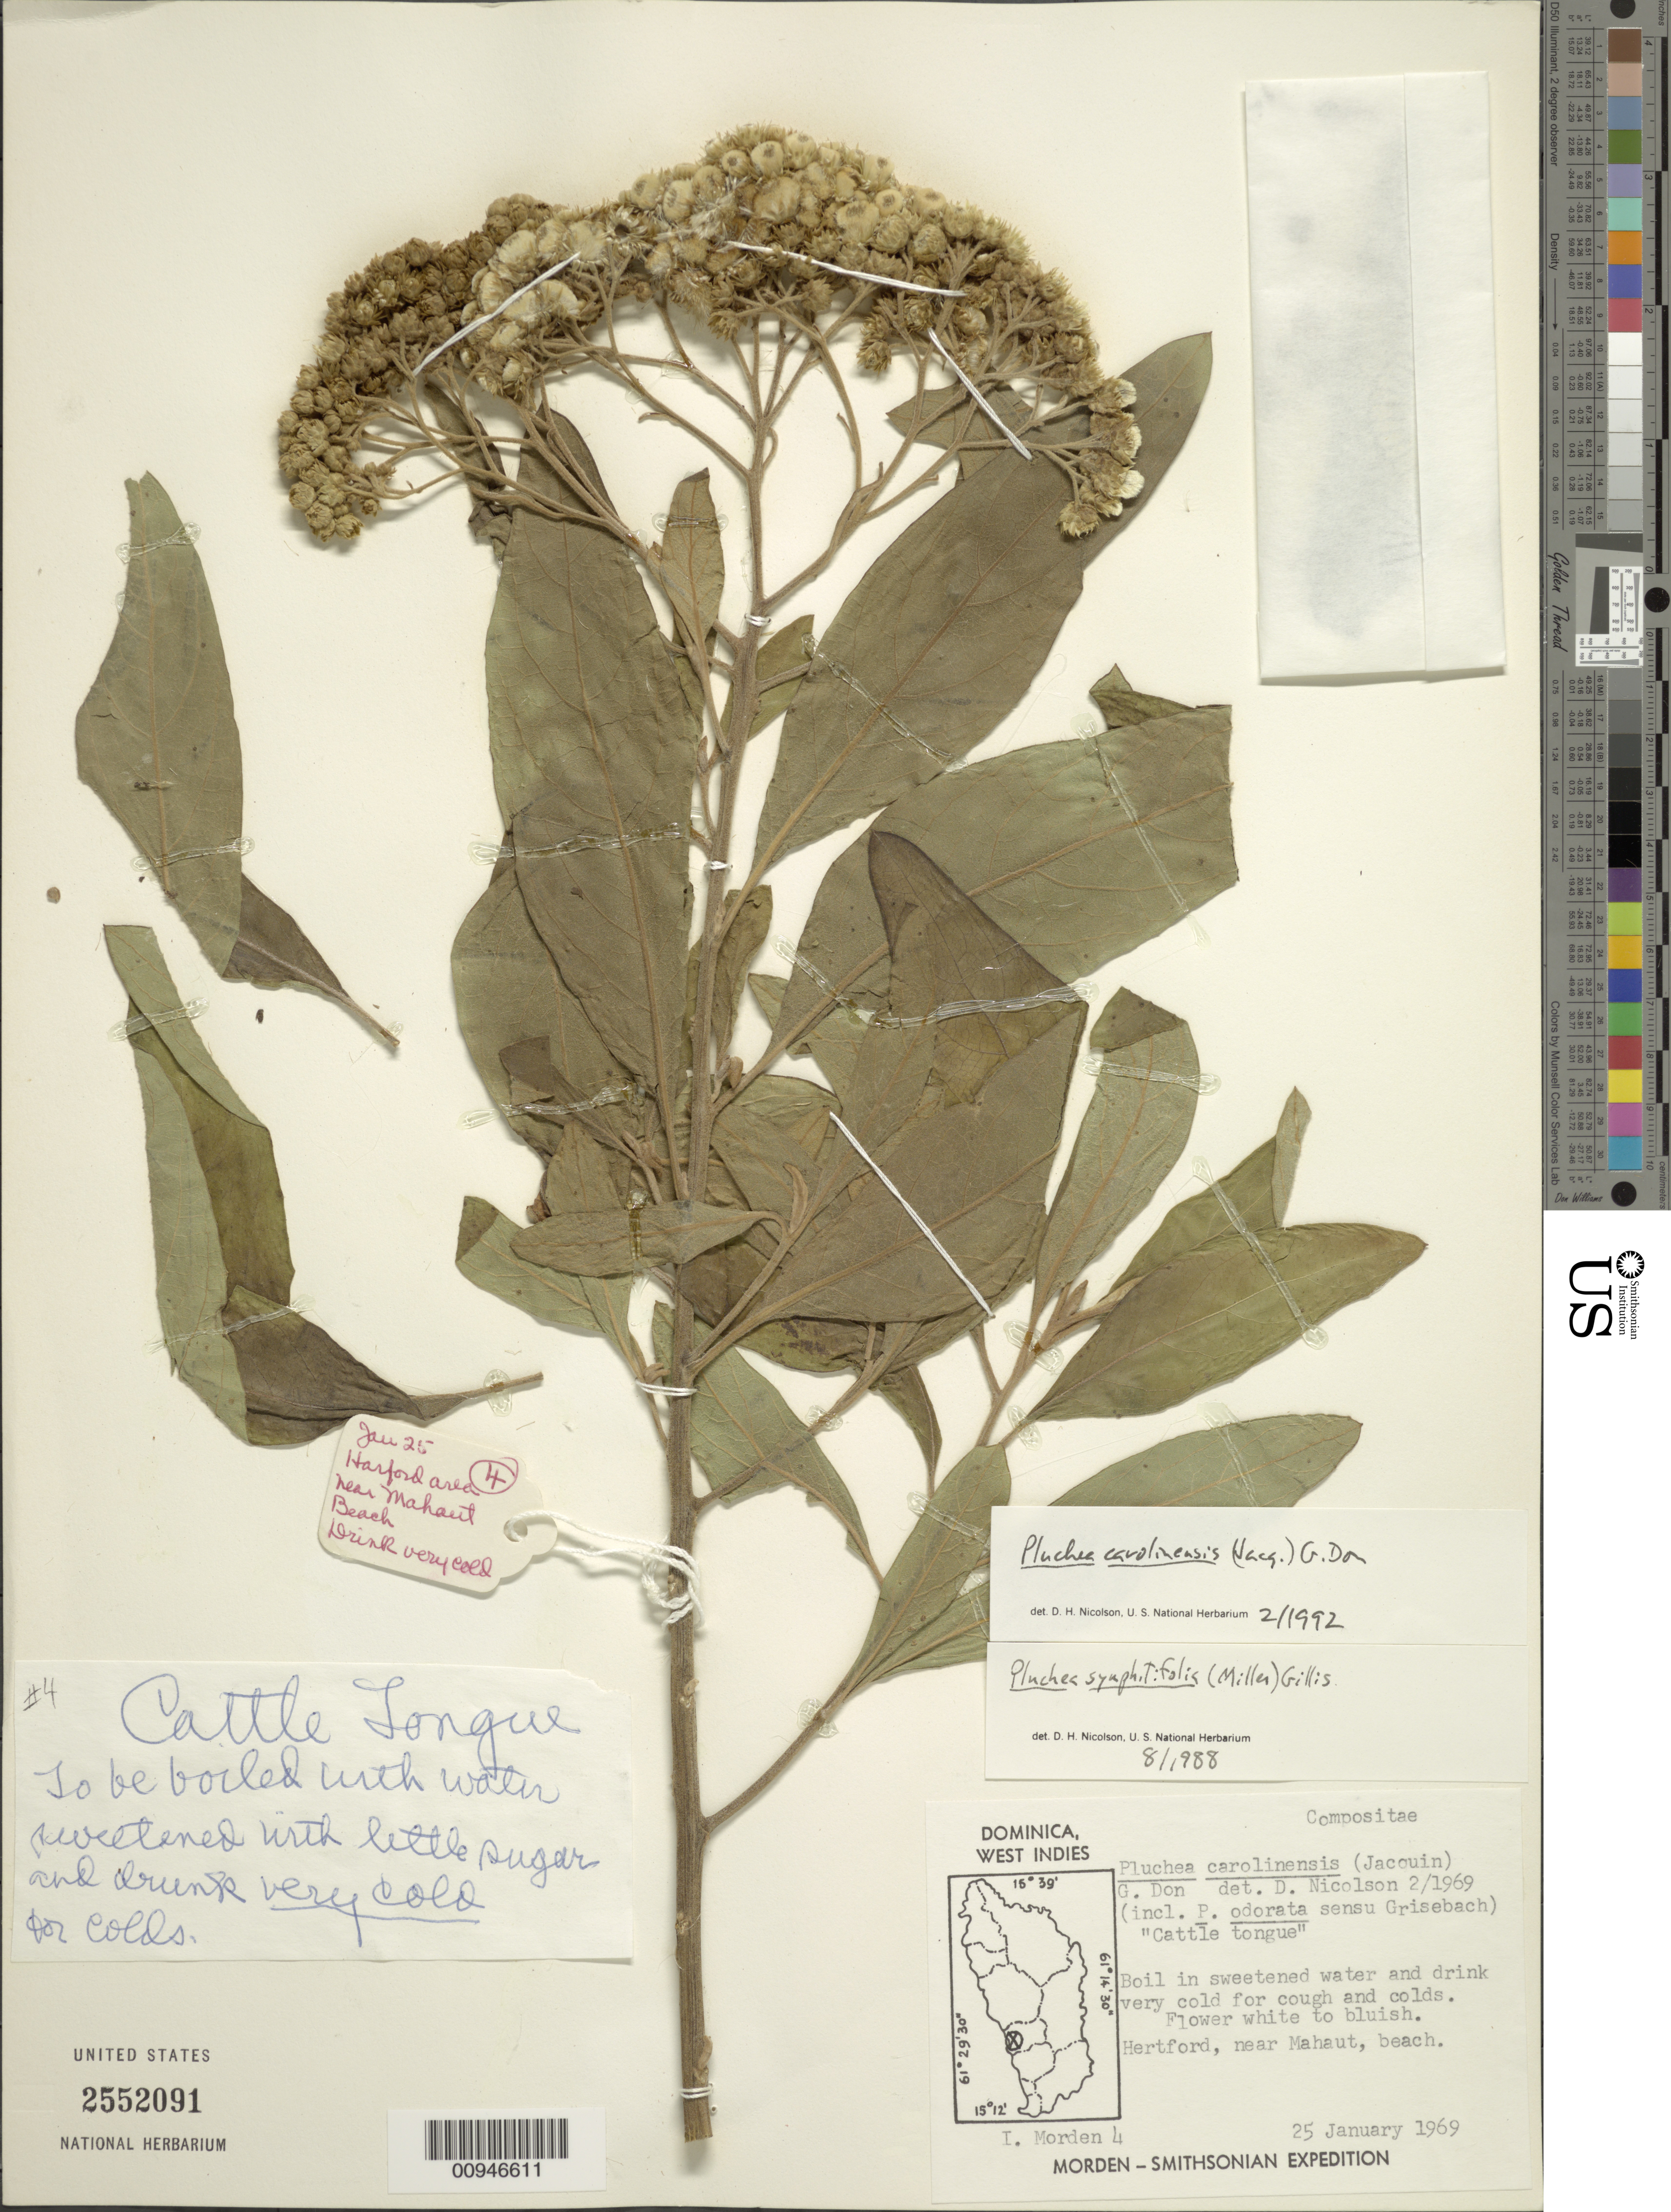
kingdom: Plantae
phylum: Tracheophyta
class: Magnoliopsida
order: Asterales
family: Asteraceae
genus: Pluchea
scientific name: Pluchea carolinensis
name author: (Jacq.) D. Don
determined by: Nicolson, Dan H.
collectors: T. Morden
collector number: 4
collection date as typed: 25 Jan 1969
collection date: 1969-01-25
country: Dominica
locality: Hartford, near Mahaut Beach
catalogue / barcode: US 2552091